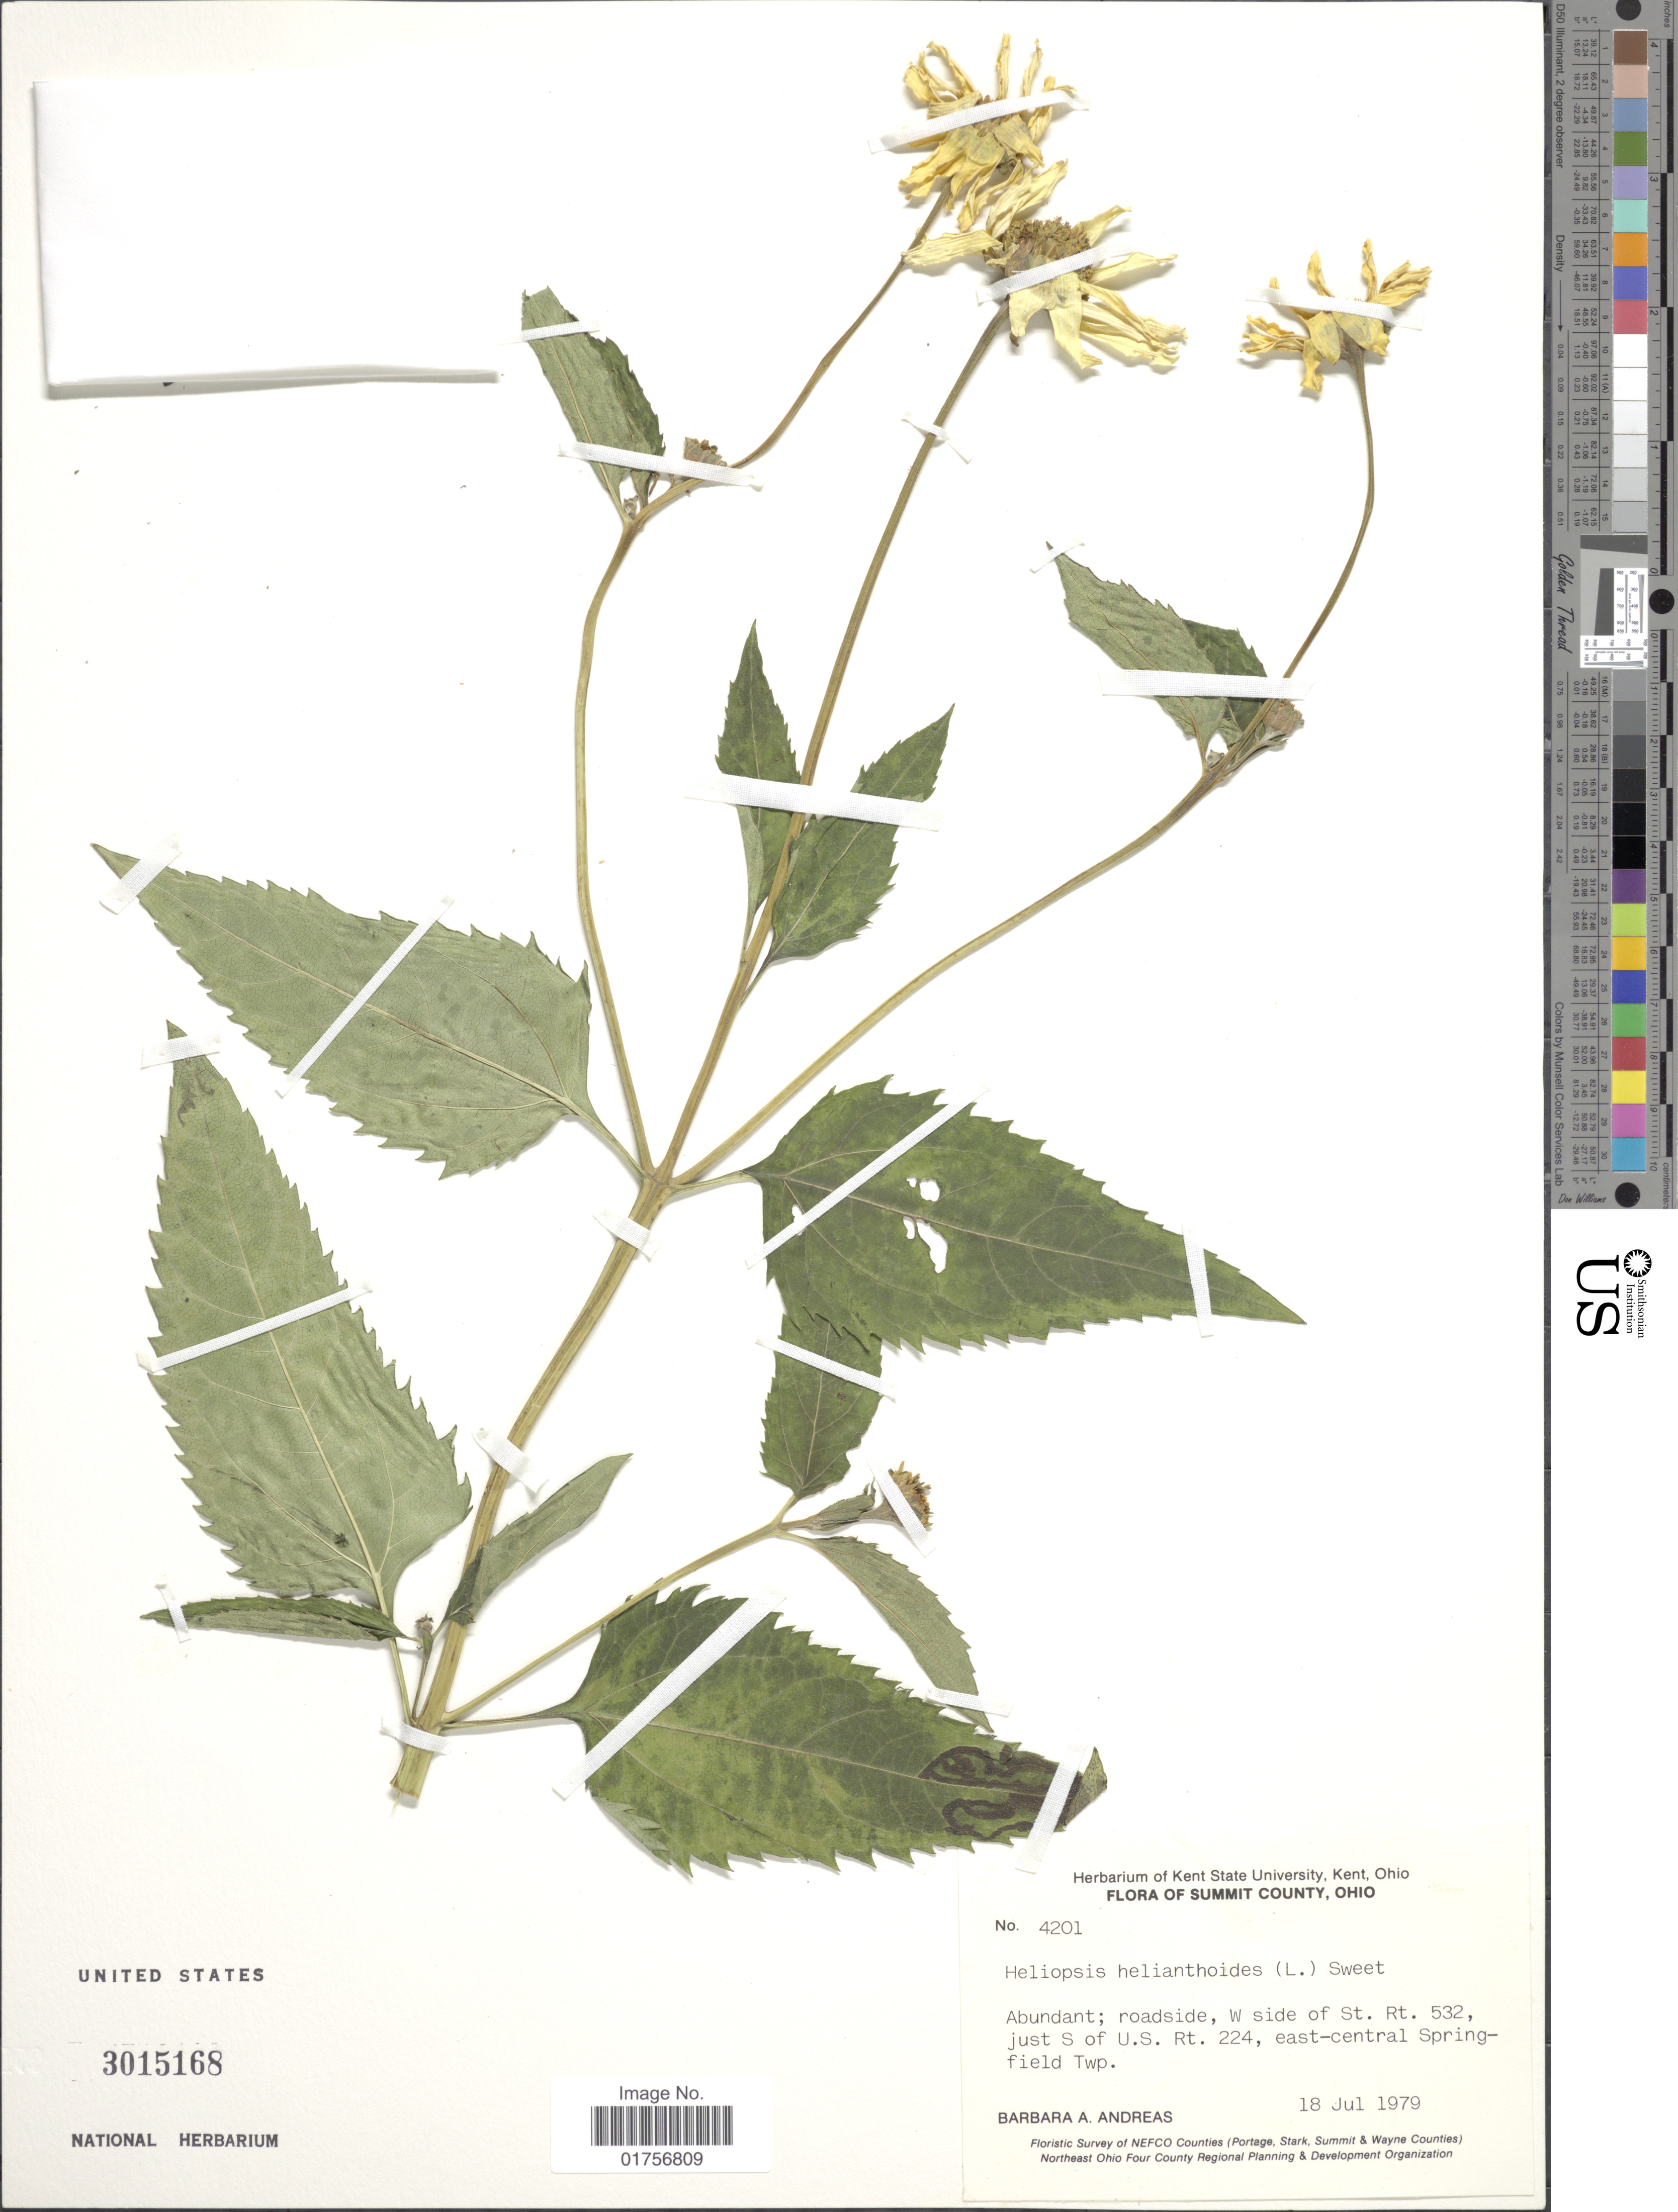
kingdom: Plantae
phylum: Tracheophyta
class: Magnoliopsida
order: Asterales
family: Asteraceae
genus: Heliopsis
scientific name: Heliopsis helianthoides subsp. helianthoides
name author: (L.) Sweet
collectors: B. A. Andreas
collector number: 4201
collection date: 1979-07-18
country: United States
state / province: Ohio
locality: Summit County, Roadside, W side of St. Rt. 532, just S of U.S. Rt. 224, east-central Springfield Twp.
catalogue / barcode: US 3015168